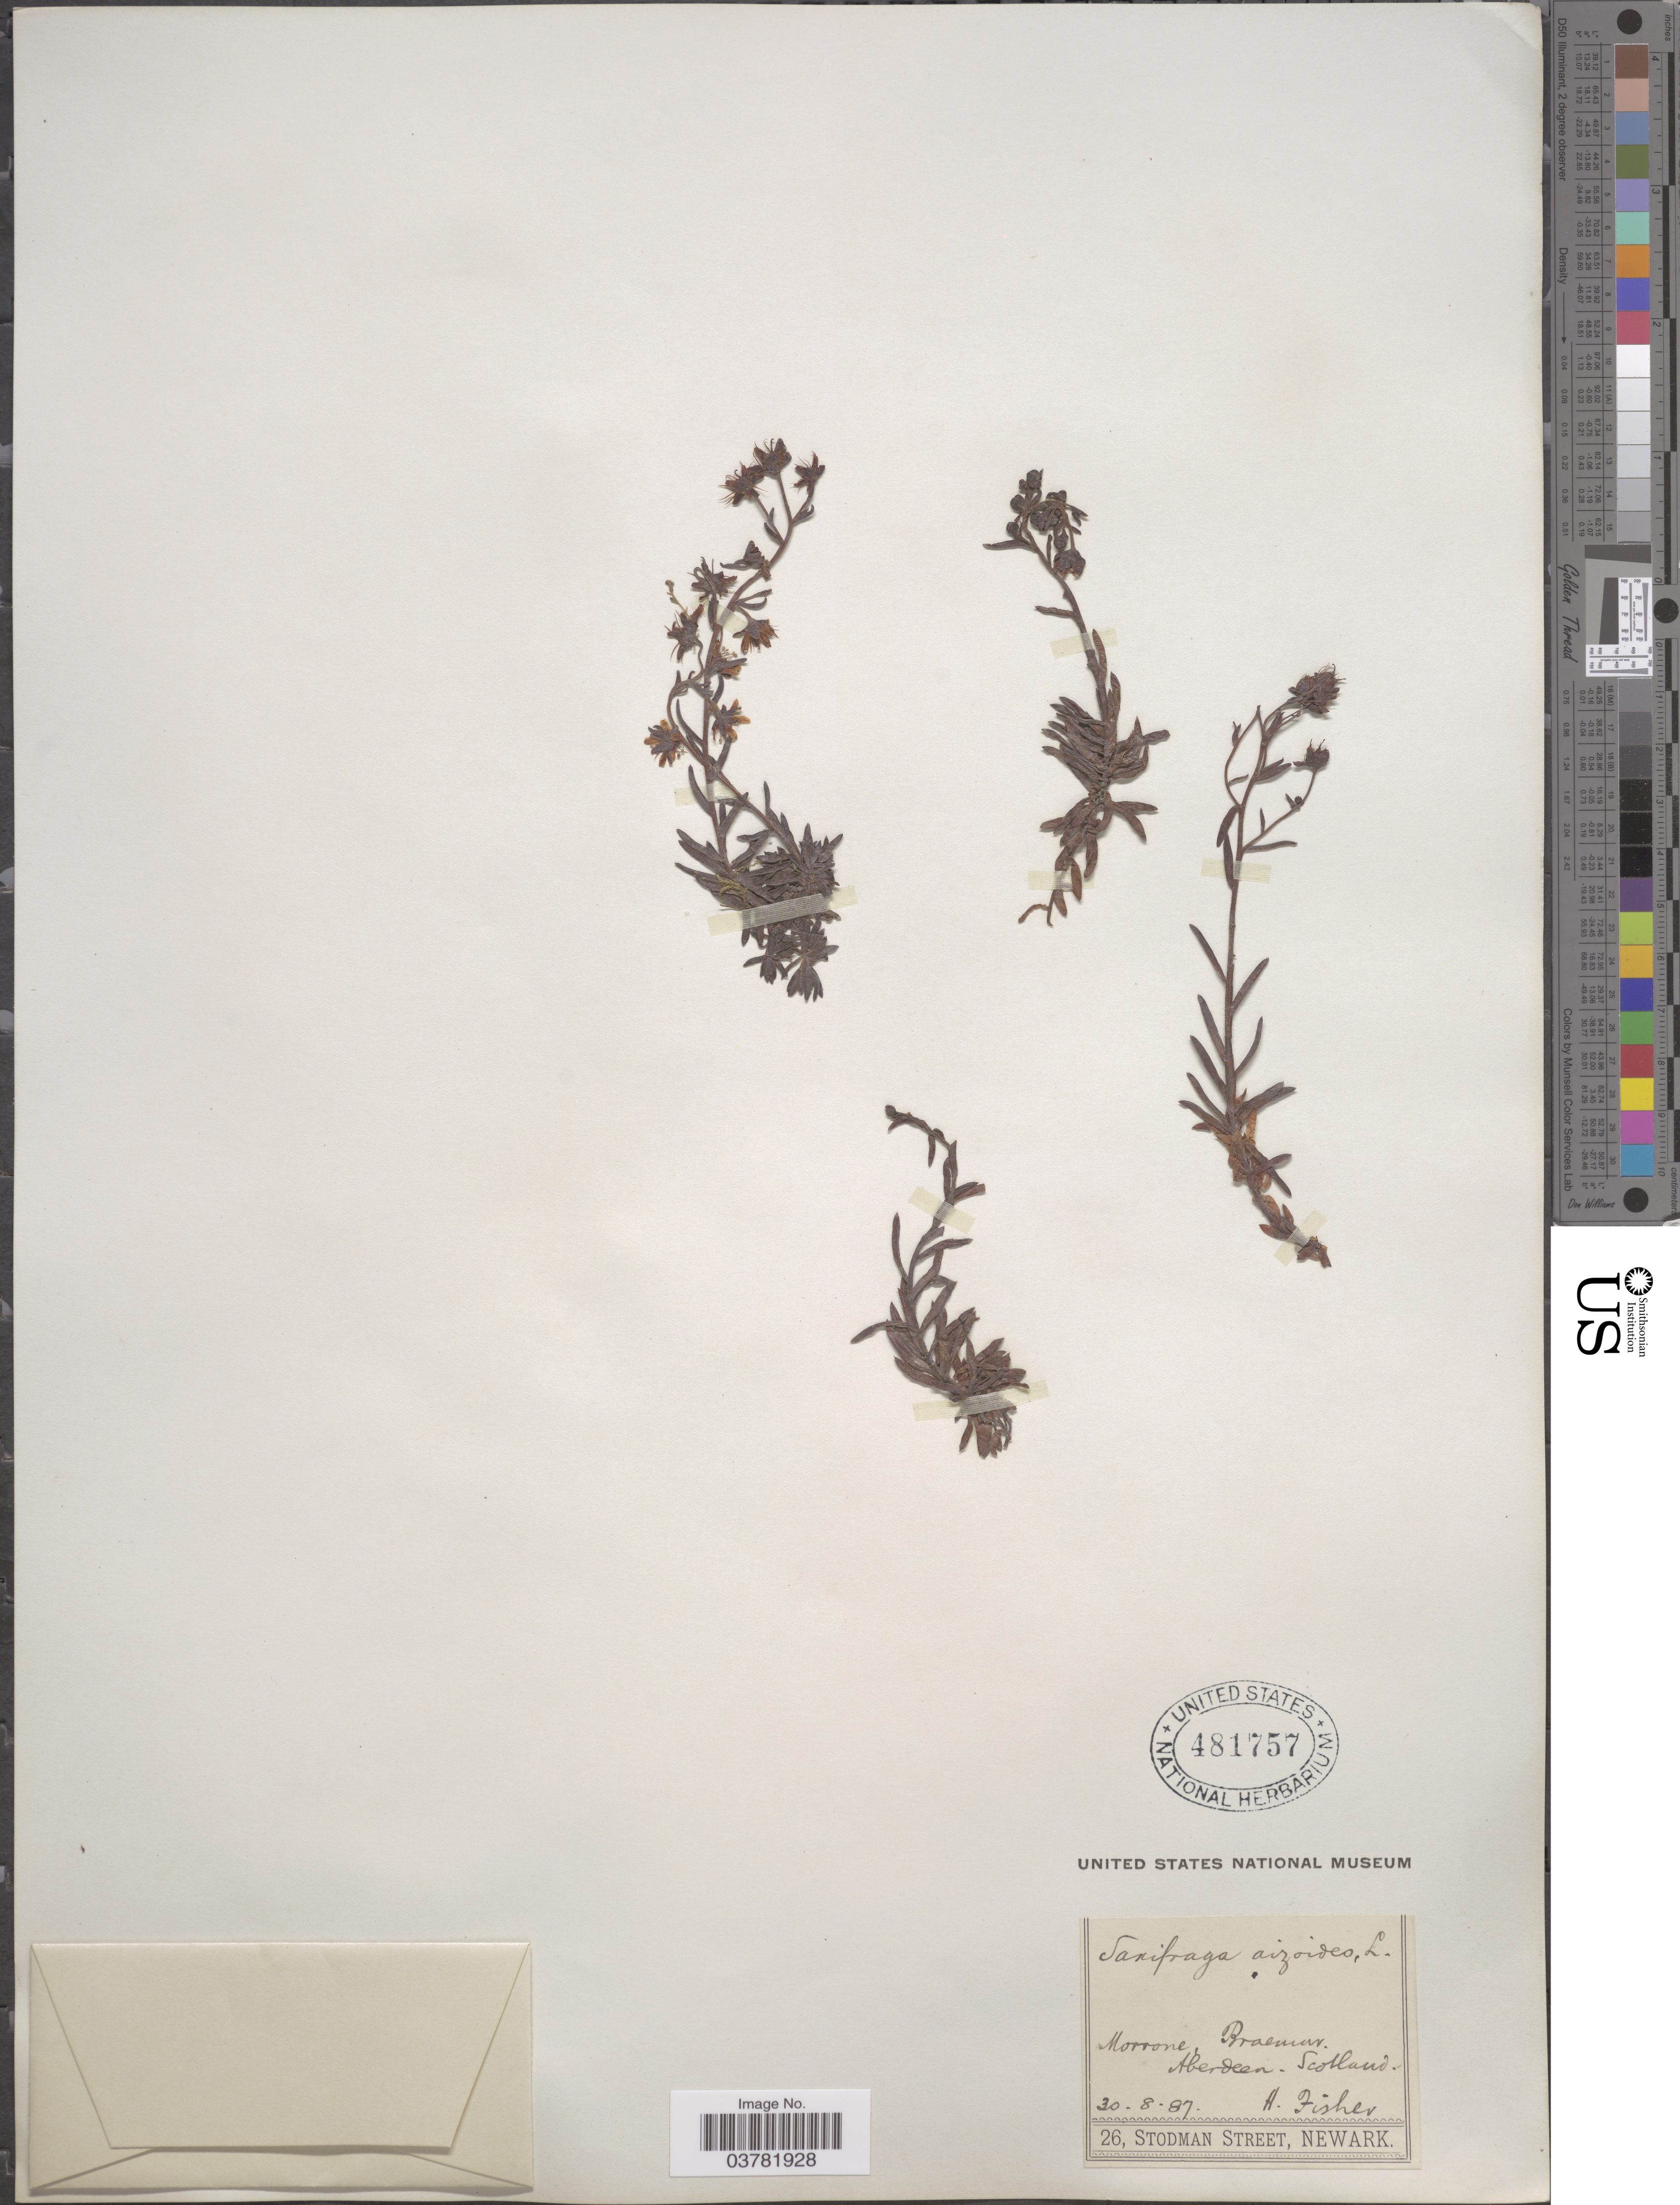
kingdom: Plantae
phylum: Tracheophyta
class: Magnoliopsida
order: Saxifragales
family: Saxifragaceae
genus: Saxifraga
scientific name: Saxifraga aizoides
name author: L.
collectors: A. Fisher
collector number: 26?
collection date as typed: Transcribed d/m/y: 30/8/87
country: United Kingdom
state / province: Scotland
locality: Morrone, Braemur. Aberdeen. Scotland.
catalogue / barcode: US 481757